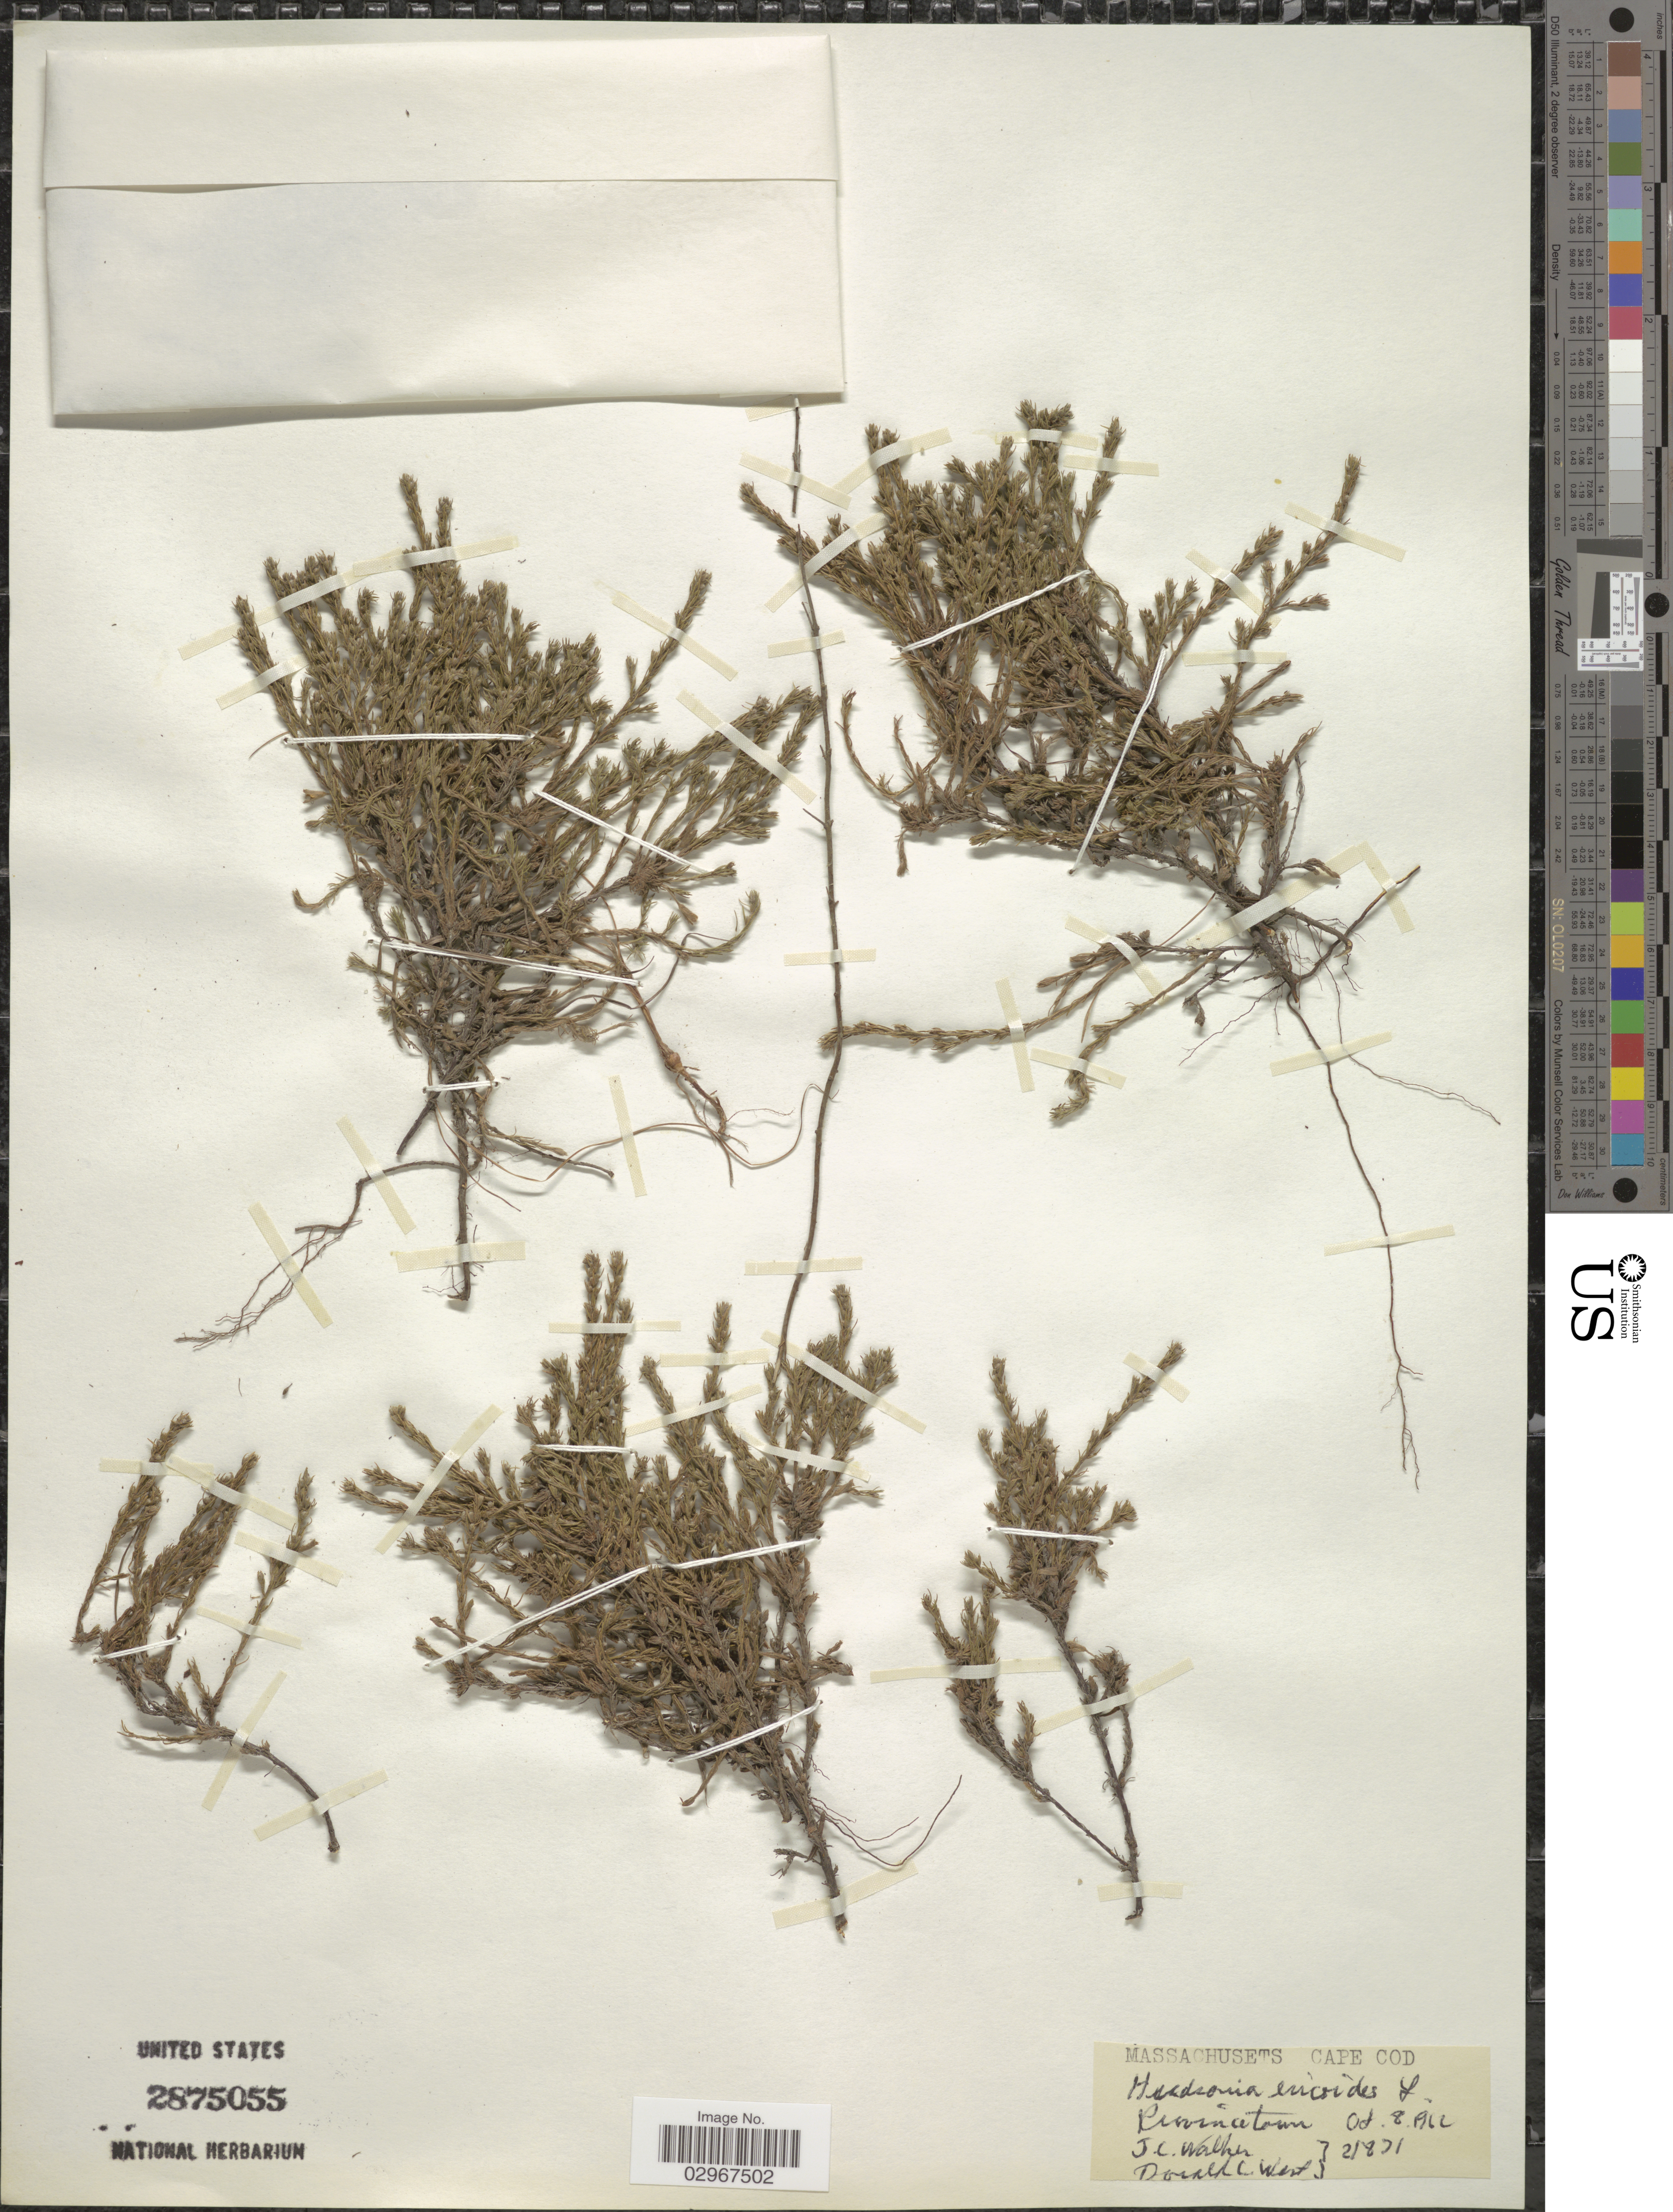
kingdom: Plantae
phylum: Tracheophyta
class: Magnoliopsida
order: Malvales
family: Cistaceae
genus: Hudsonia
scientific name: Hudsonia ericoides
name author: L.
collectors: J. Walker & D. West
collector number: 21271*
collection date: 1962-10-08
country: United States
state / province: Massachusetts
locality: Cape Cod.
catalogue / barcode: US 2875055